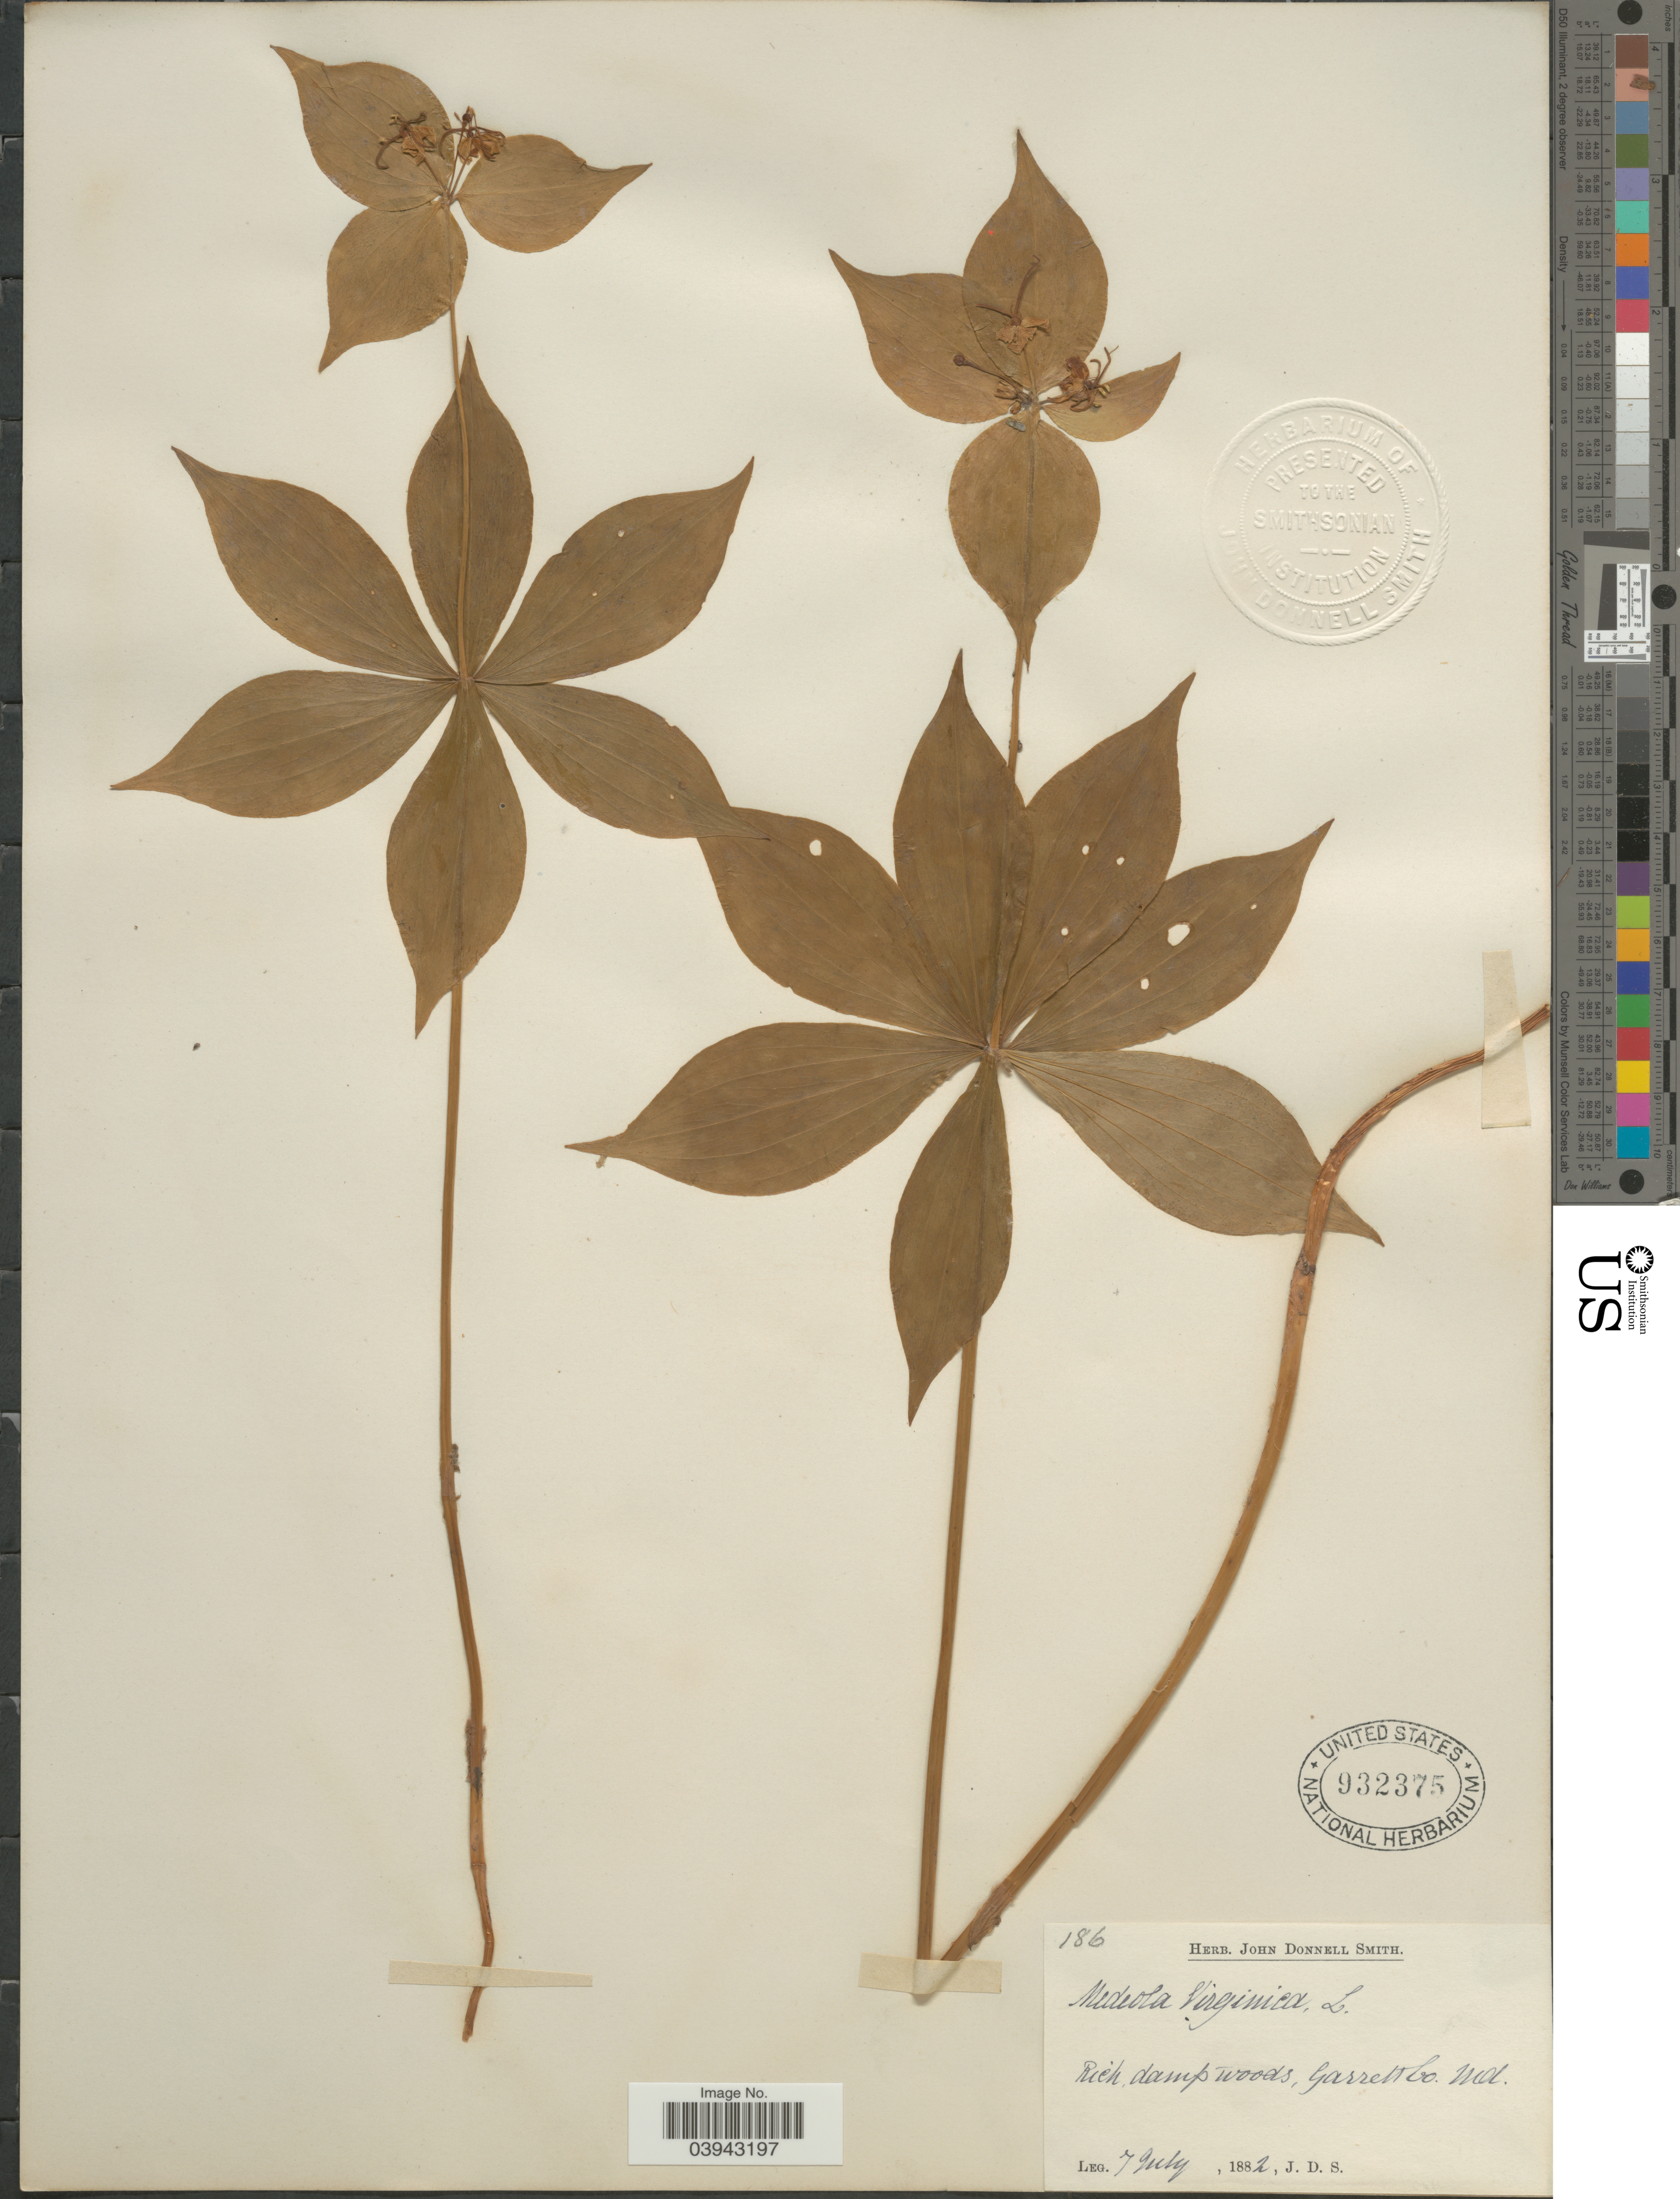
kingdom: Plantae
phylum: Tracheophyta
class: Liliopsida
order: Liliales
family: Liliaceae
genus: Medeola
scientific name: Medeola virginiana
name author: (L.) Desf.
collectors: J. Donnell Smith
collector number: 186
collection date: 1882-07-07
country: United States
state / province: Maryland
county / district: Garrett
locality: Rich, damp woods, Garrett Co.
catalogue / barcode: US 932375